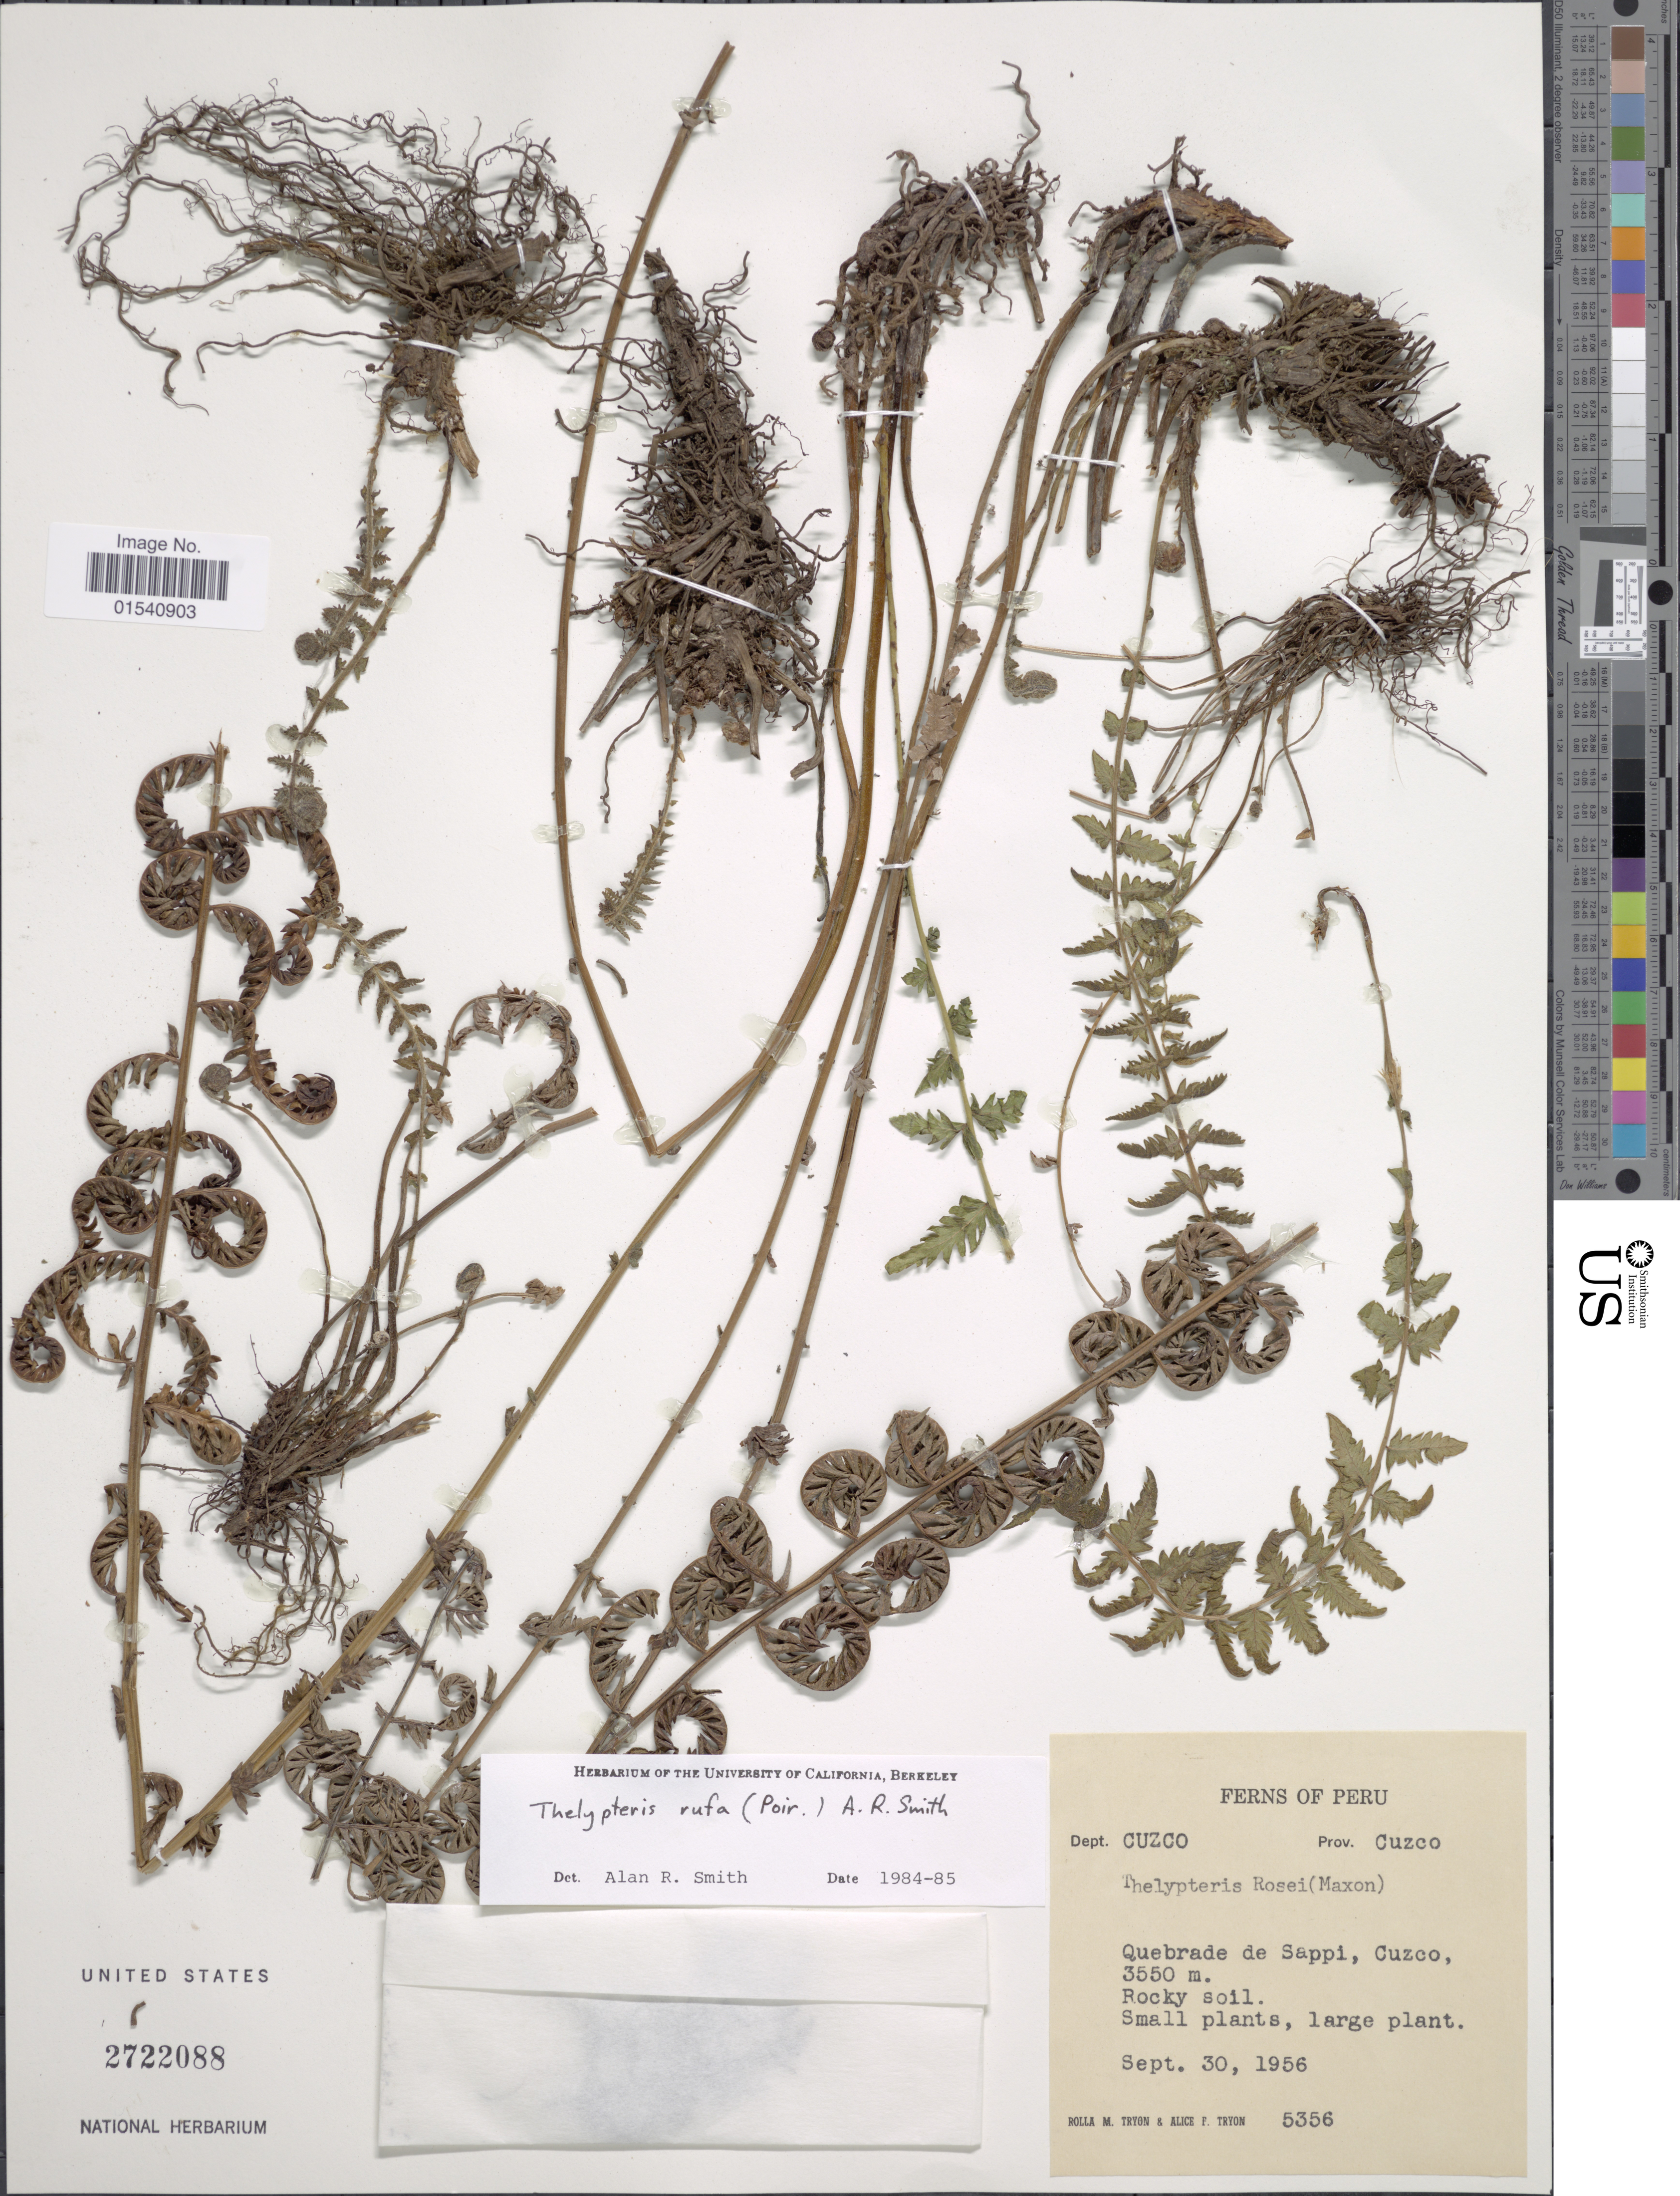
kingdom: Plantae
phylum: Tracheophyta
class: Polypodiopsida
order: Polypodiales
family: Thelypteridaceae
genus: Amauropelta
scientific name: Amauropelta rufa (Poir.) comb. nov., ined 2015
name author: (Poir.)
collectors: R. M. Tryon & A. F. Tryon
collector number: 5356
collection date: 1956-08-30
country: Peru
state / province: Cusco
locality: Depto. Cuzco, Quebrada de Sappi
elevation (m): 3550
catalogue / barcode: US 2722088